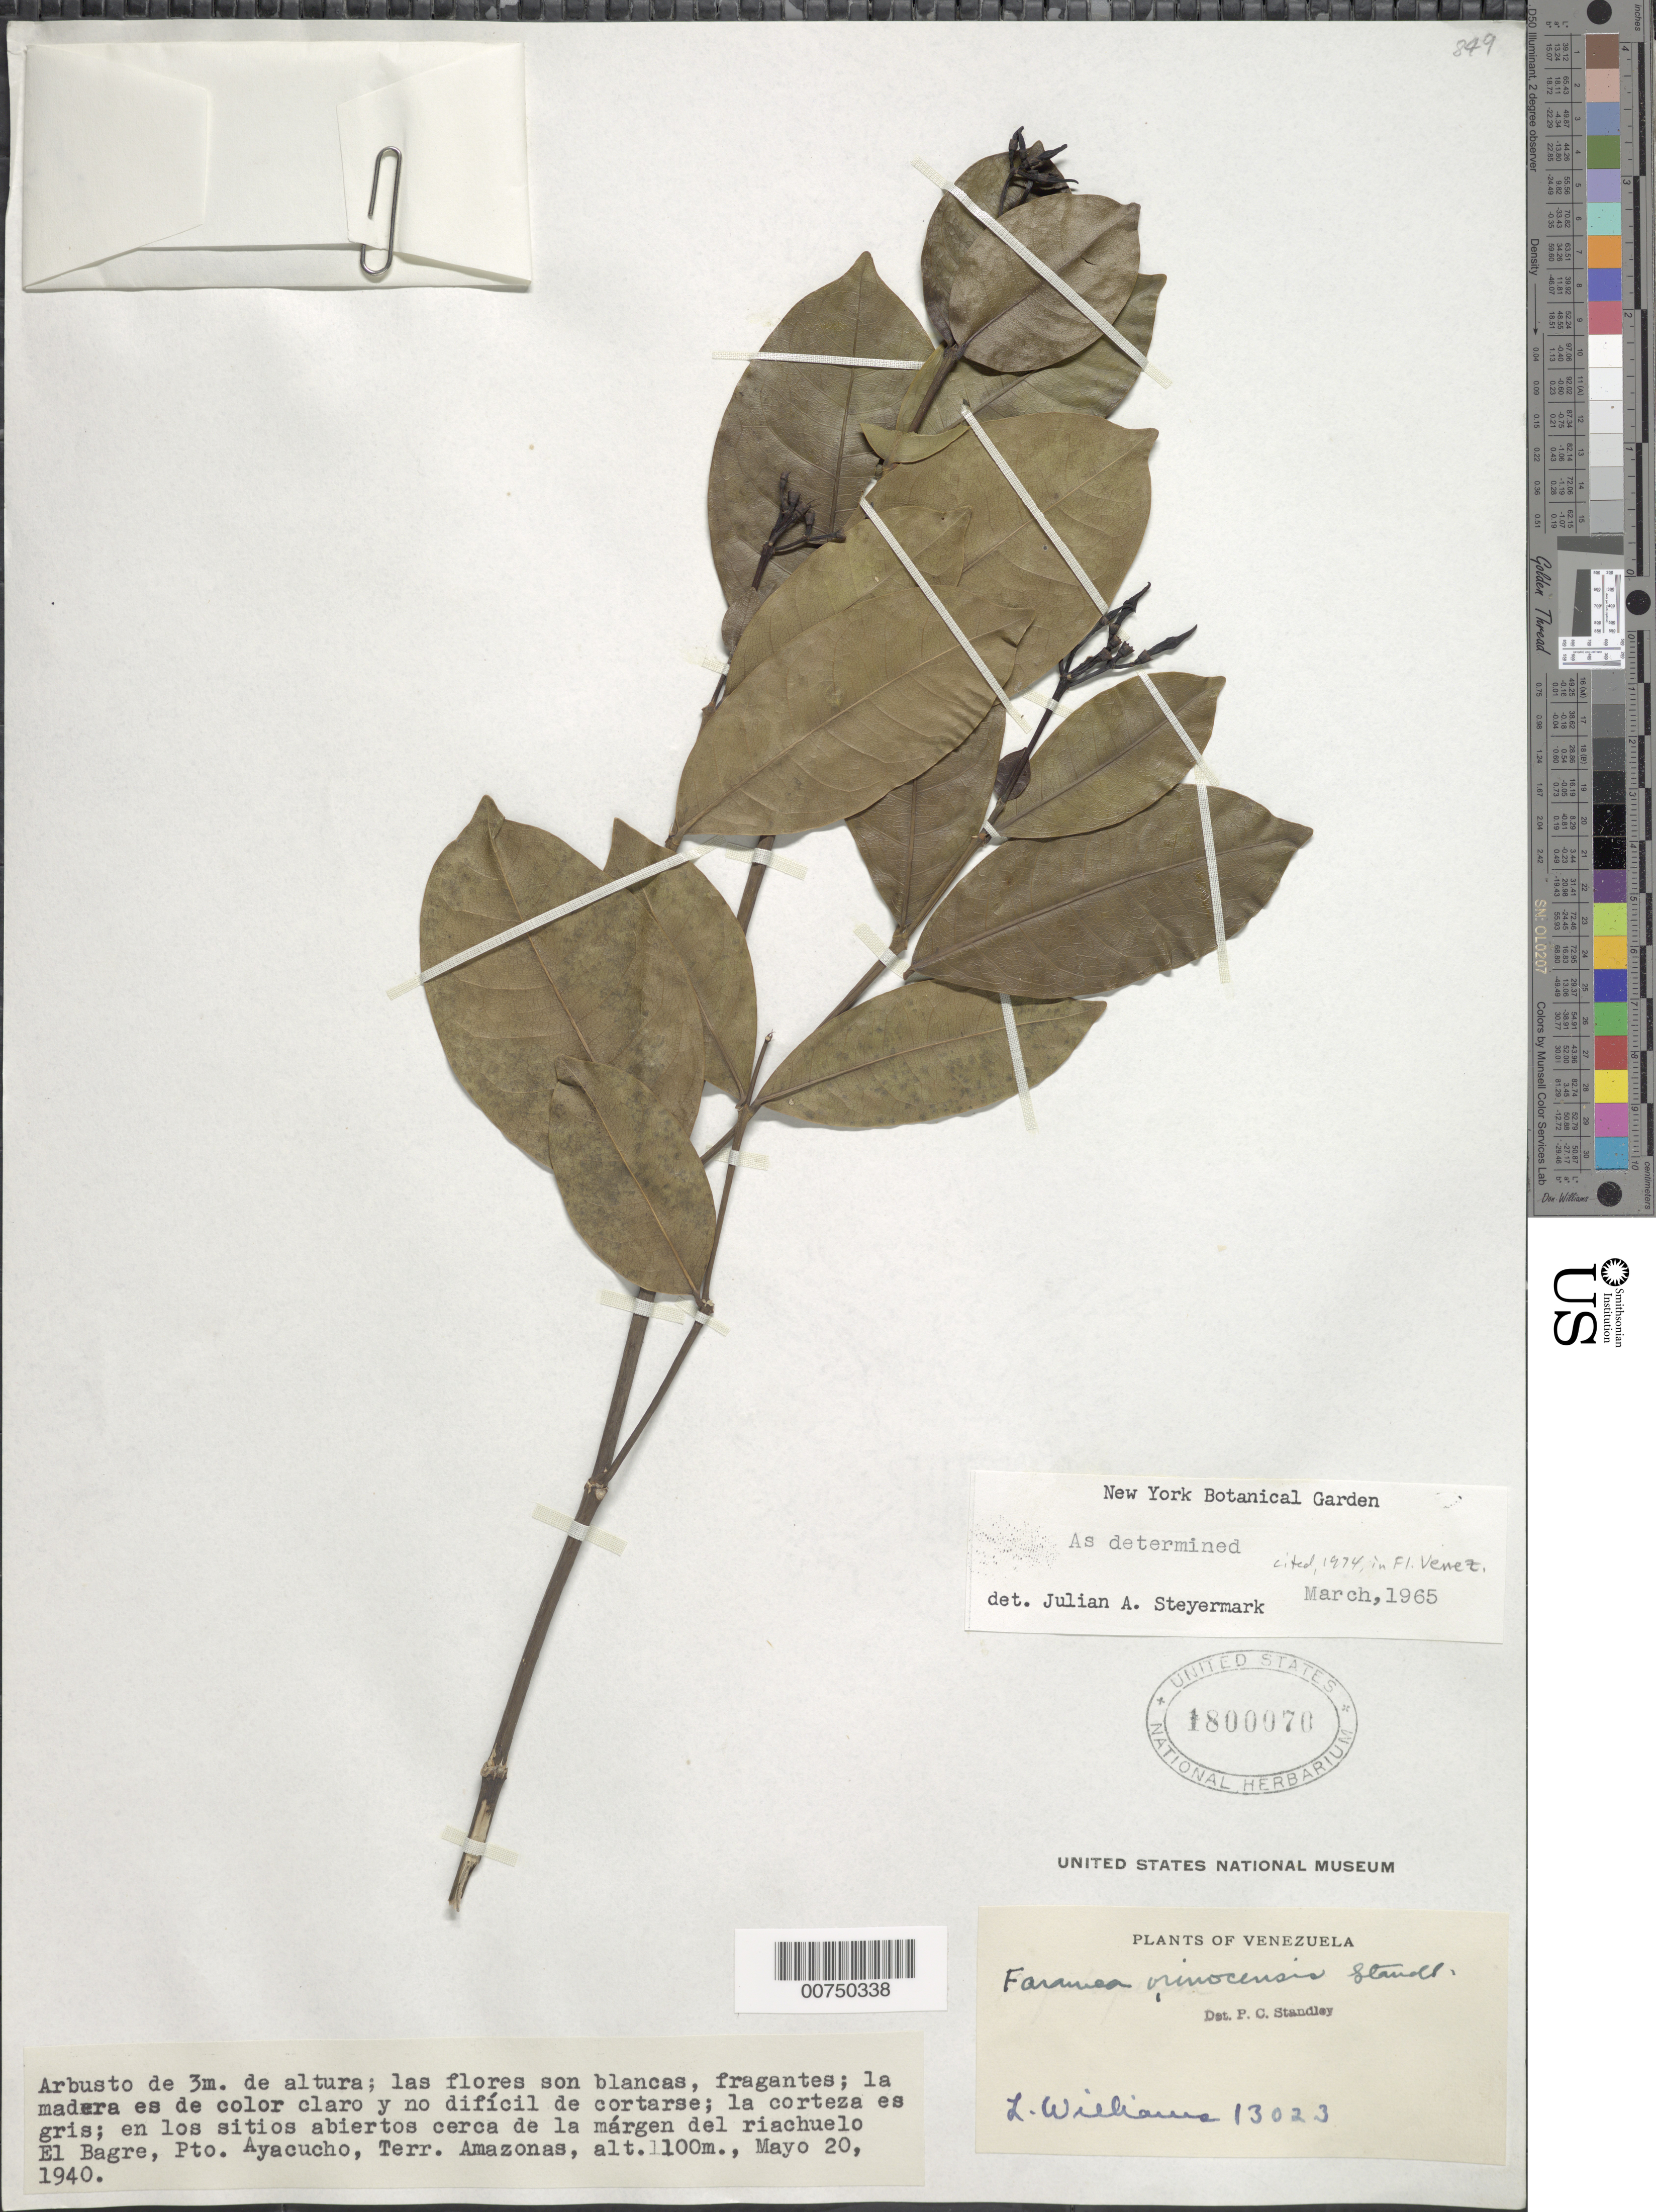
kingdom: Plantae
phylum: Tracheophyta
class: Magnoliopsida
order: Gentianales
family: Rubiaceae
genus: Faramea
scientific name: Faramea orinocensis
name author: Standl.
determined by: Steyermark, Julian A., (VEN)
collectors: Ll. Williams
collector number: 13023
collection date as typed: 20-May-40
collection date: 1940-05-20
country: Venezuela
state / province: Amazonas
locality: Puerto Ayacucho, El Bagre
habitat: Sitios abiertos cerca de la margen del riachuelo El Bagre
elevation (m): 100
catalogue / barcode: US 1800070